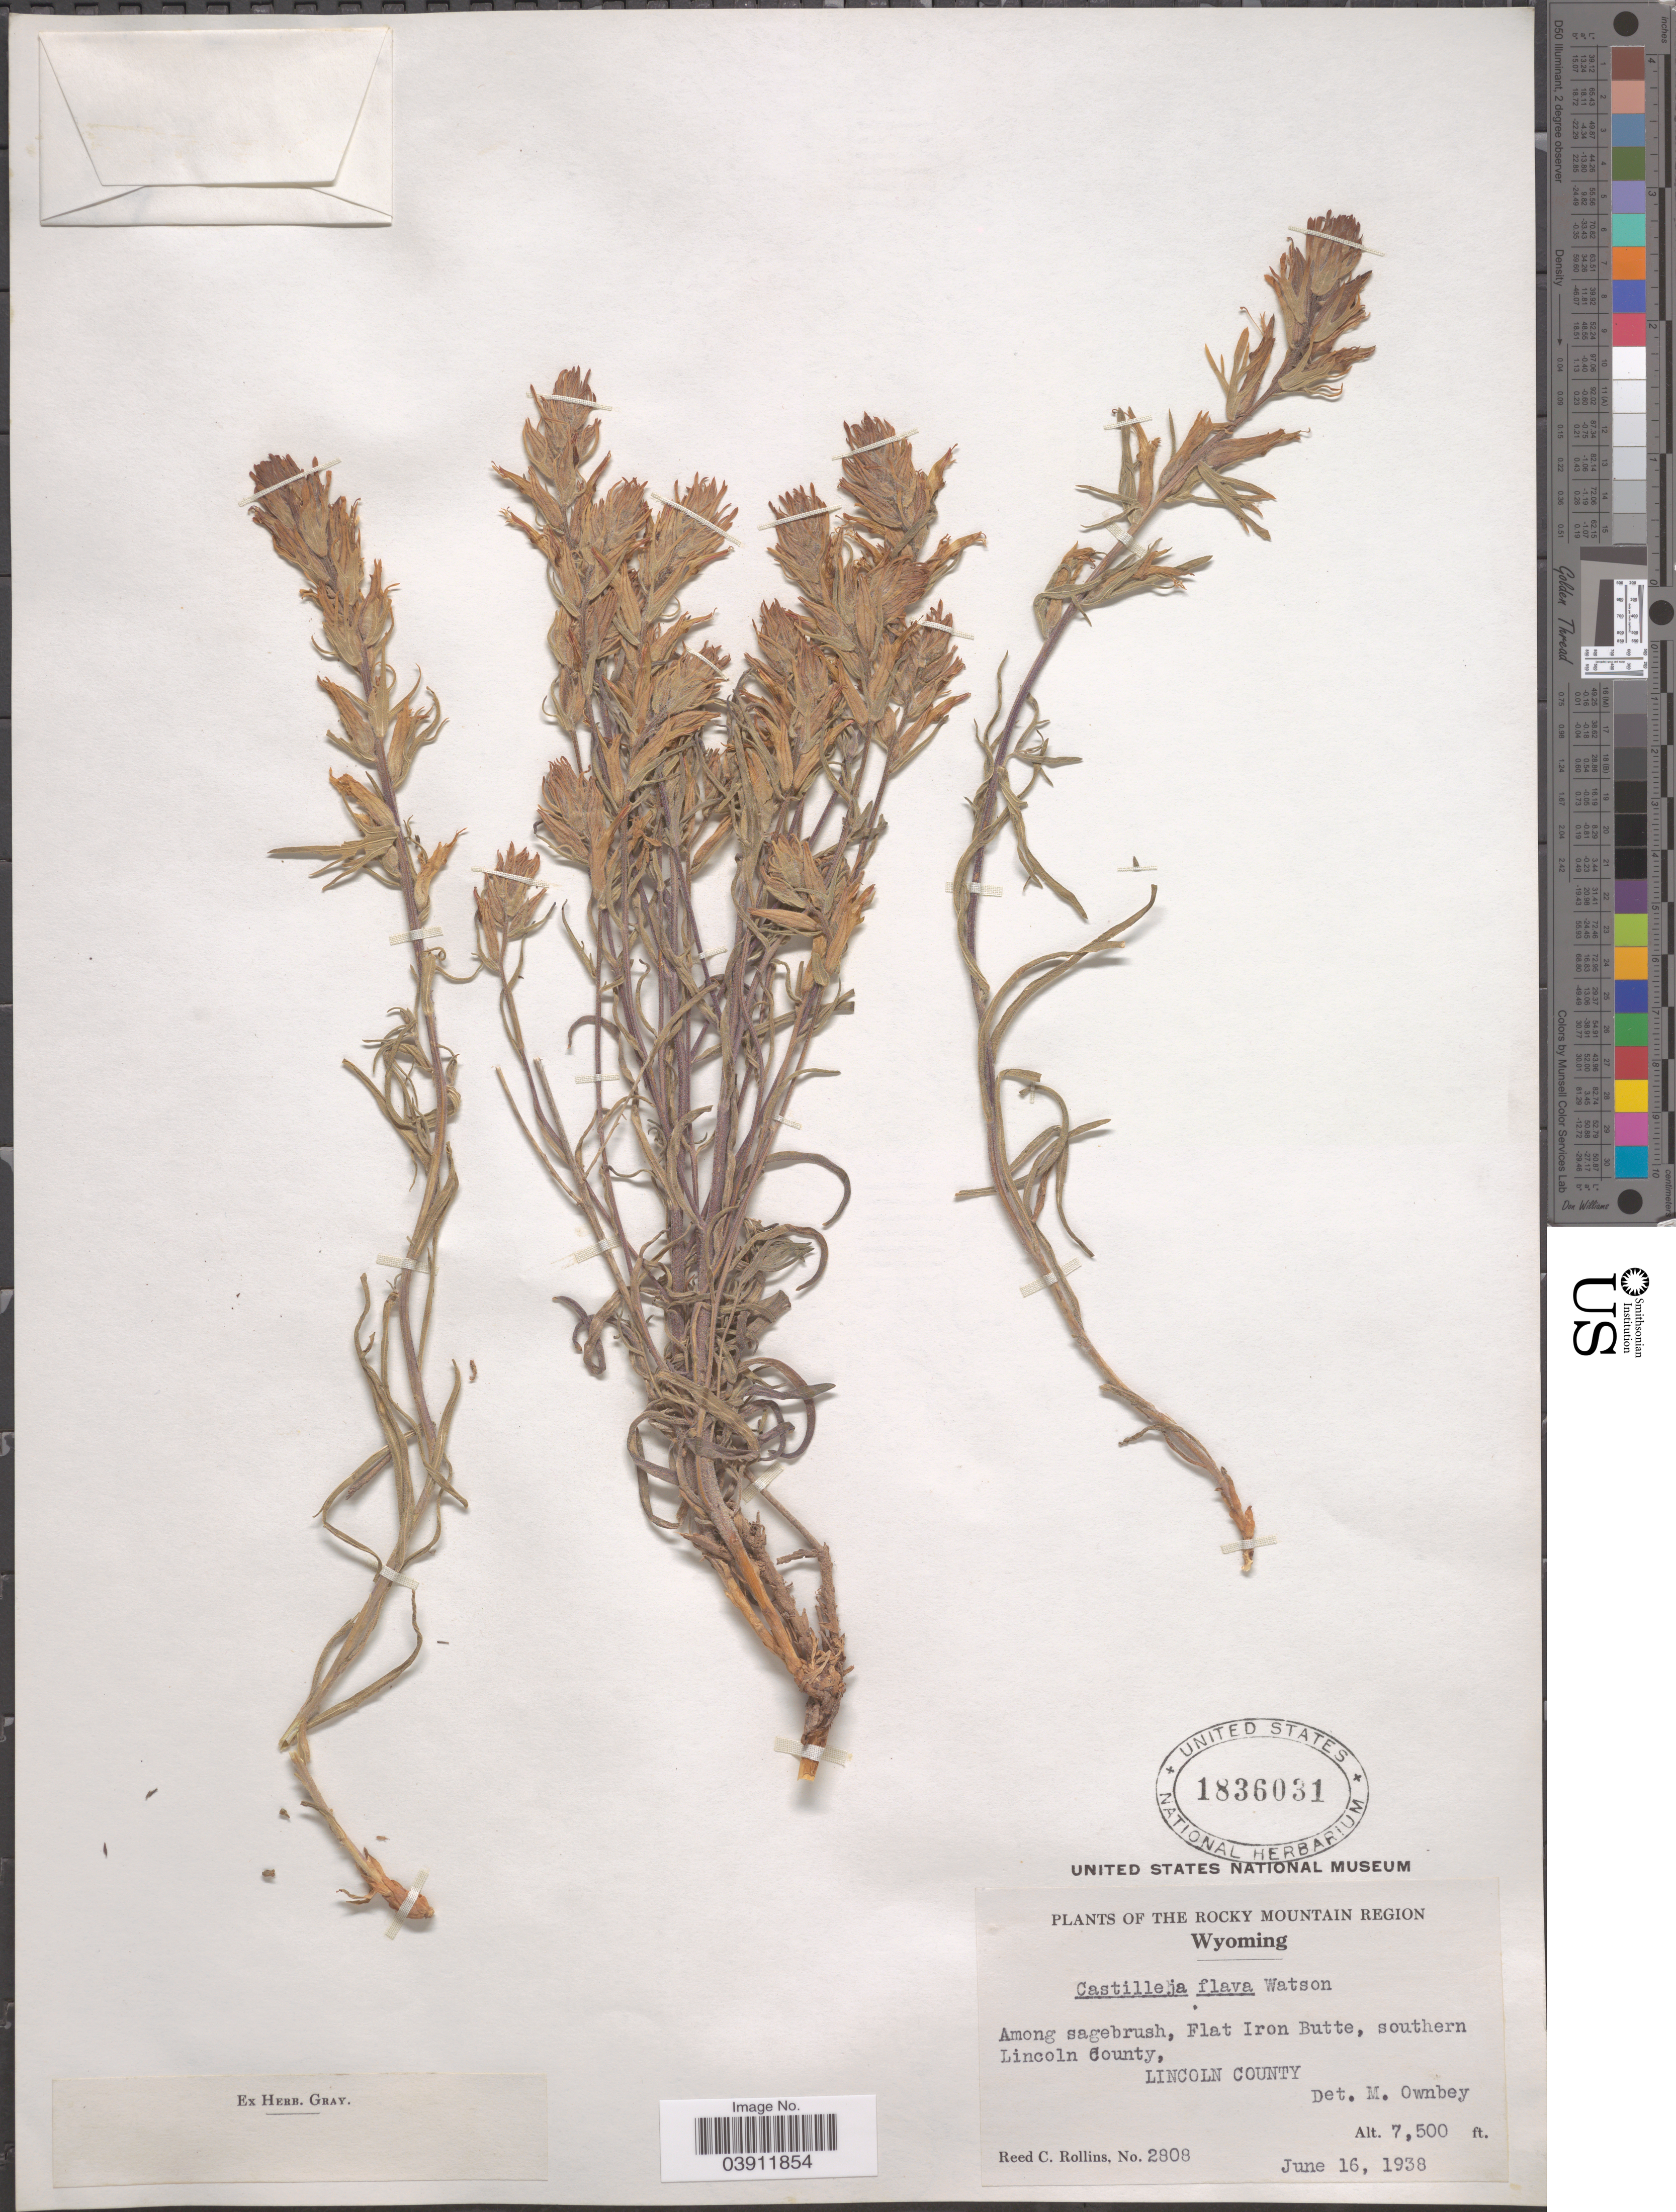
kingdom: Plantae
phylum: Tracheophyta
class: Magnoliopsida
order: Lamiales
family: Orobanchaceae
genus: Castilleja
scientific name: Castilleja flava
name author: S. Watson in C. King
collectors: R. C. Rollins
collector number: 2808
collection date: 1938-06-16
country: United States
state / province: Wyoming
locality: Rocky Mountain Region. Among sagebrush, Flat Iron Butte, southern Lincoln County, Lincoln County.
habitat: among sagebrush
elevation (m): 2286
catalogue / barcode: US 1836031